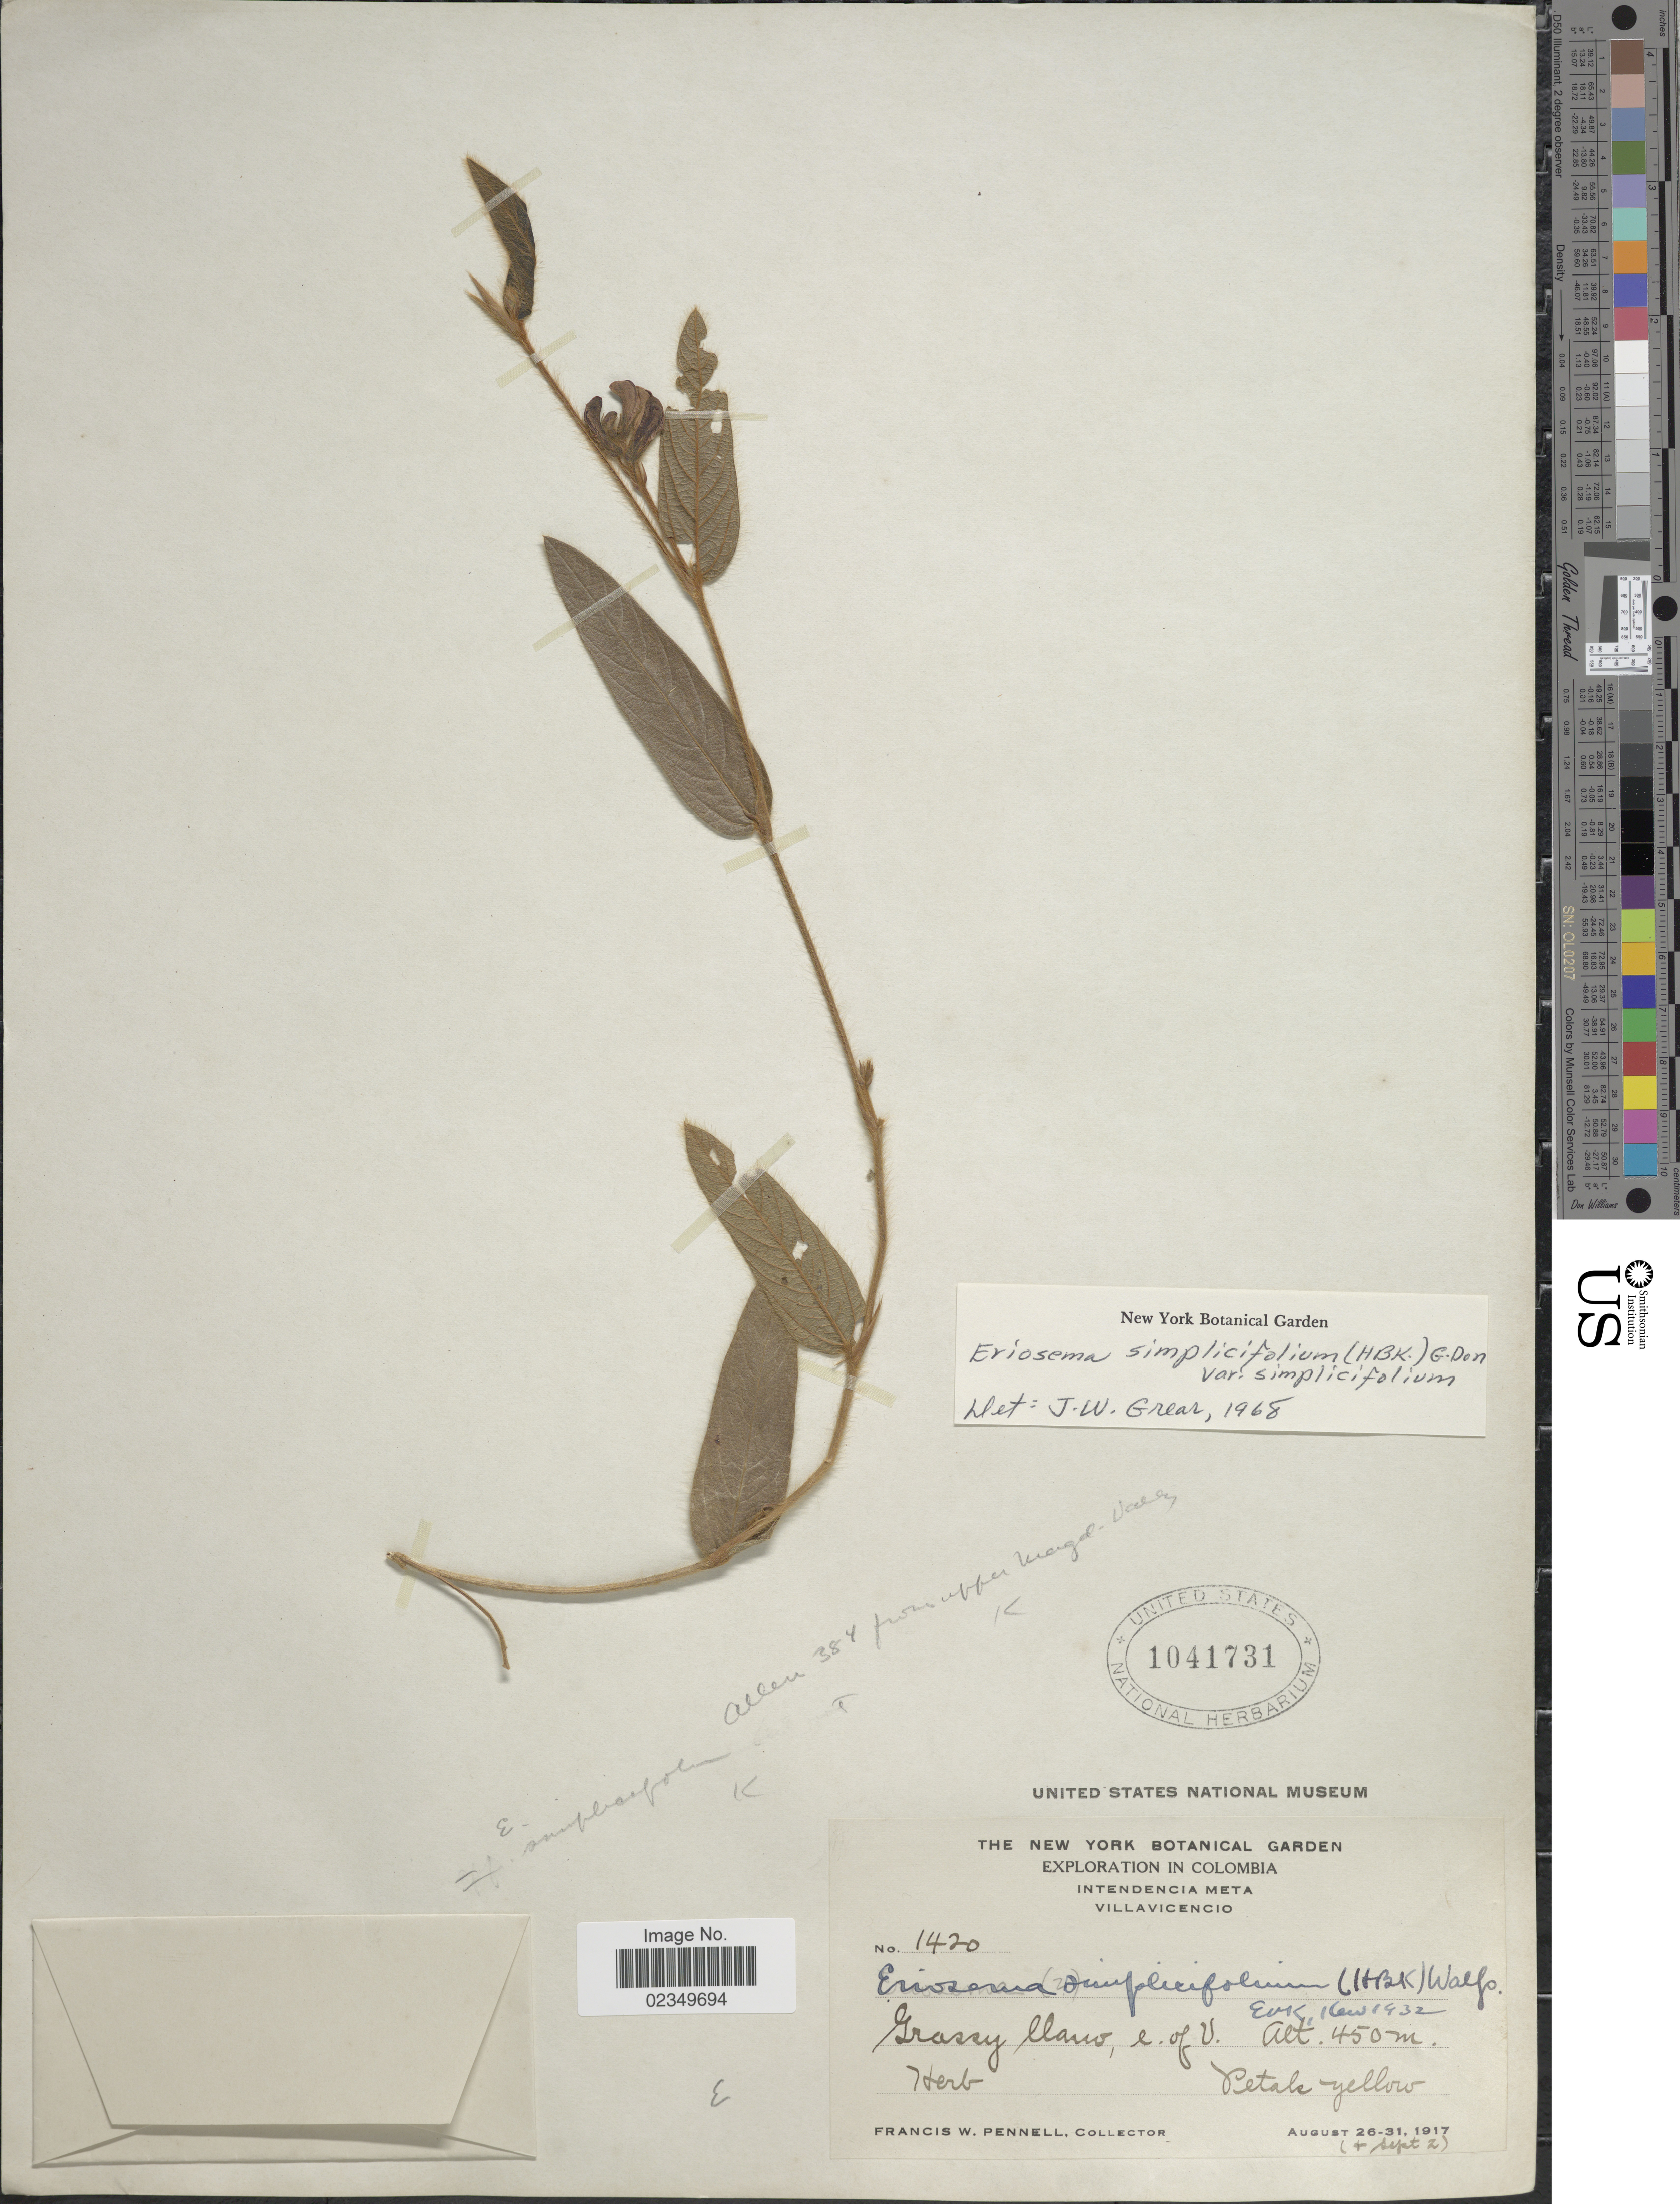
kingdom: Plantae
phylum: Tracheophyta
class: Magnoliopsida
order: Fabales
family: Fabaceae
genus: Eriosema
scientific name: Eriosema simplicifolium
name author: (Kunth) G. Don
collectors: F. W. Pennell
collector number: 1420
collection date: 1917-08-26/1917-08-31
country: Colombia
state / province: Meta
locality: Intendencia Meta, Villavicencio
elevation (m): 450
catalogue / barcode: US 1041731